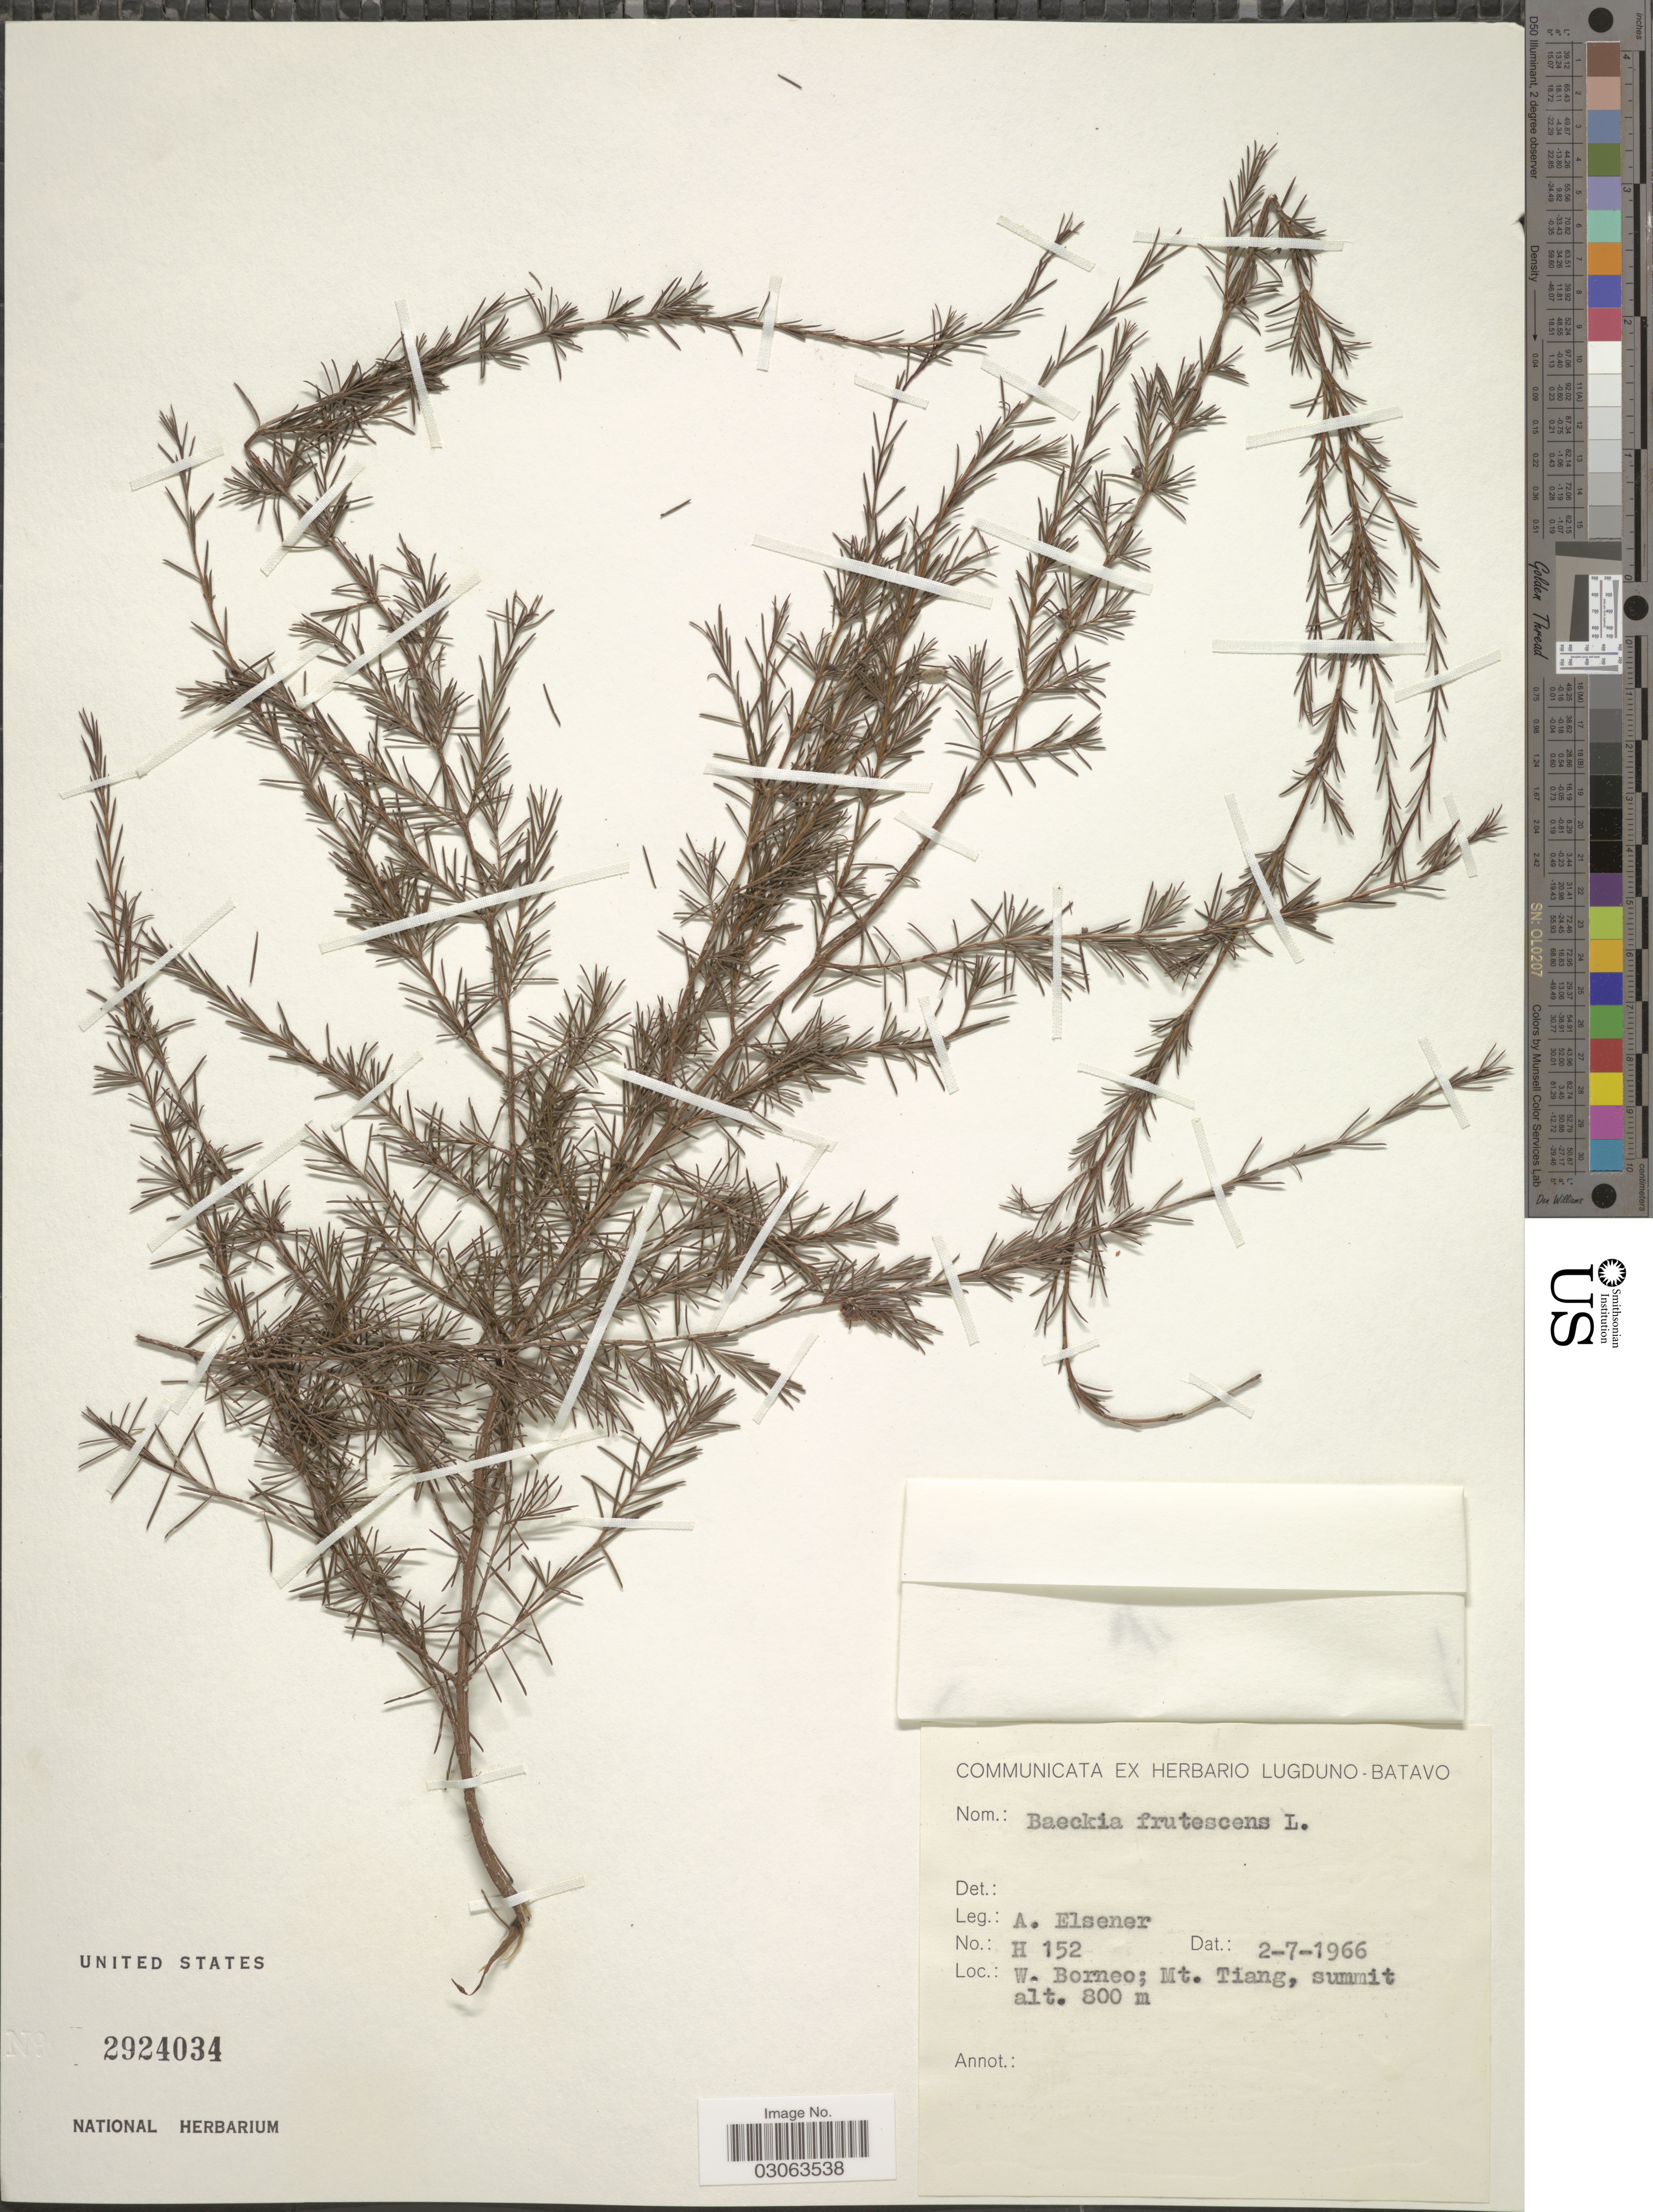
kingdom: Plantae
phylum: Tracheophyta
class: Magnoliopsida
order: Myrtales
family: Myrtaceae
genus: Baeckea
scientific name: Baeckea frutescens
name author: L.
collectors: A. Elsener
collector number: H152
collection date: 1966-07-02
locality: W. Borneo; Mt. Tiang.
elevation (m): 800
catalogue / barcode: US 2924034